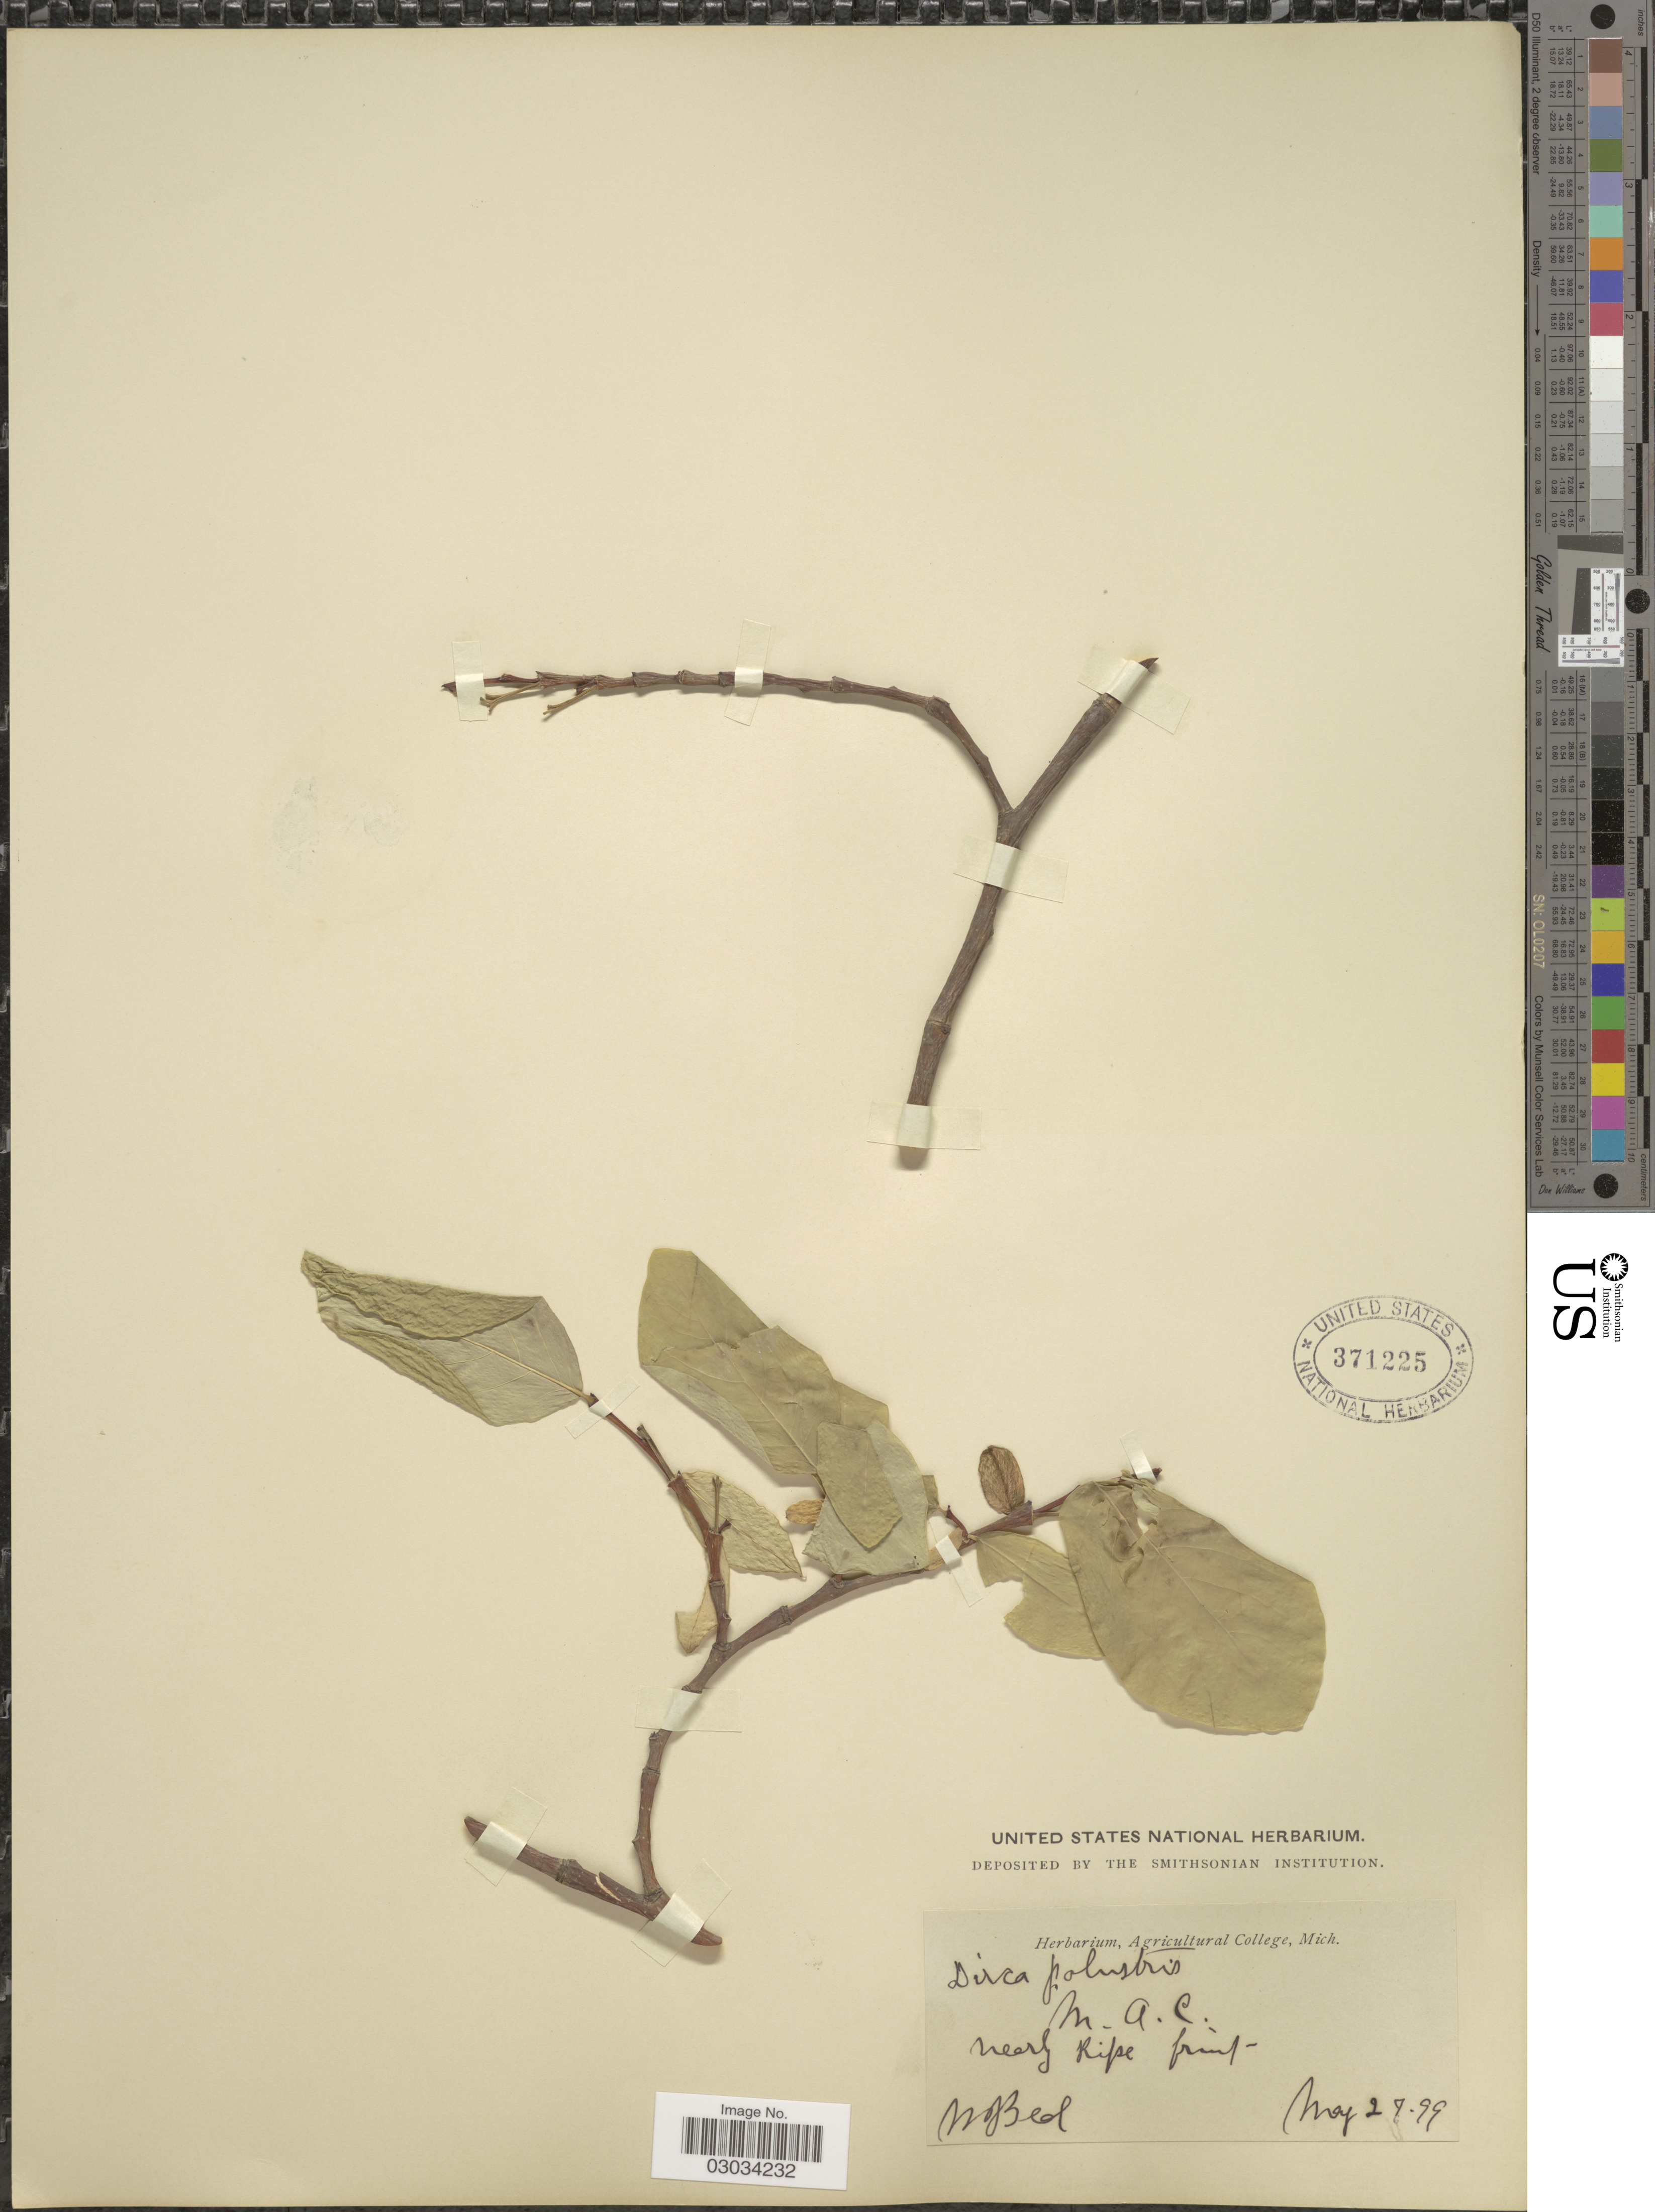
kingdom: Plantae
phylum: Tracheophyta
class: Magnoliopsida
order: Malvales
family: Thymelaeaceae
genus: Dirca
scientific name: Dirca palustris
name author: L.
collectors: W. J. Beal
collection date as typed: Transcribed d/m/y: 28/5/99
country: United States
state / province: Michigan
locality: M.A.C.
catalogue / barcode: US 371225